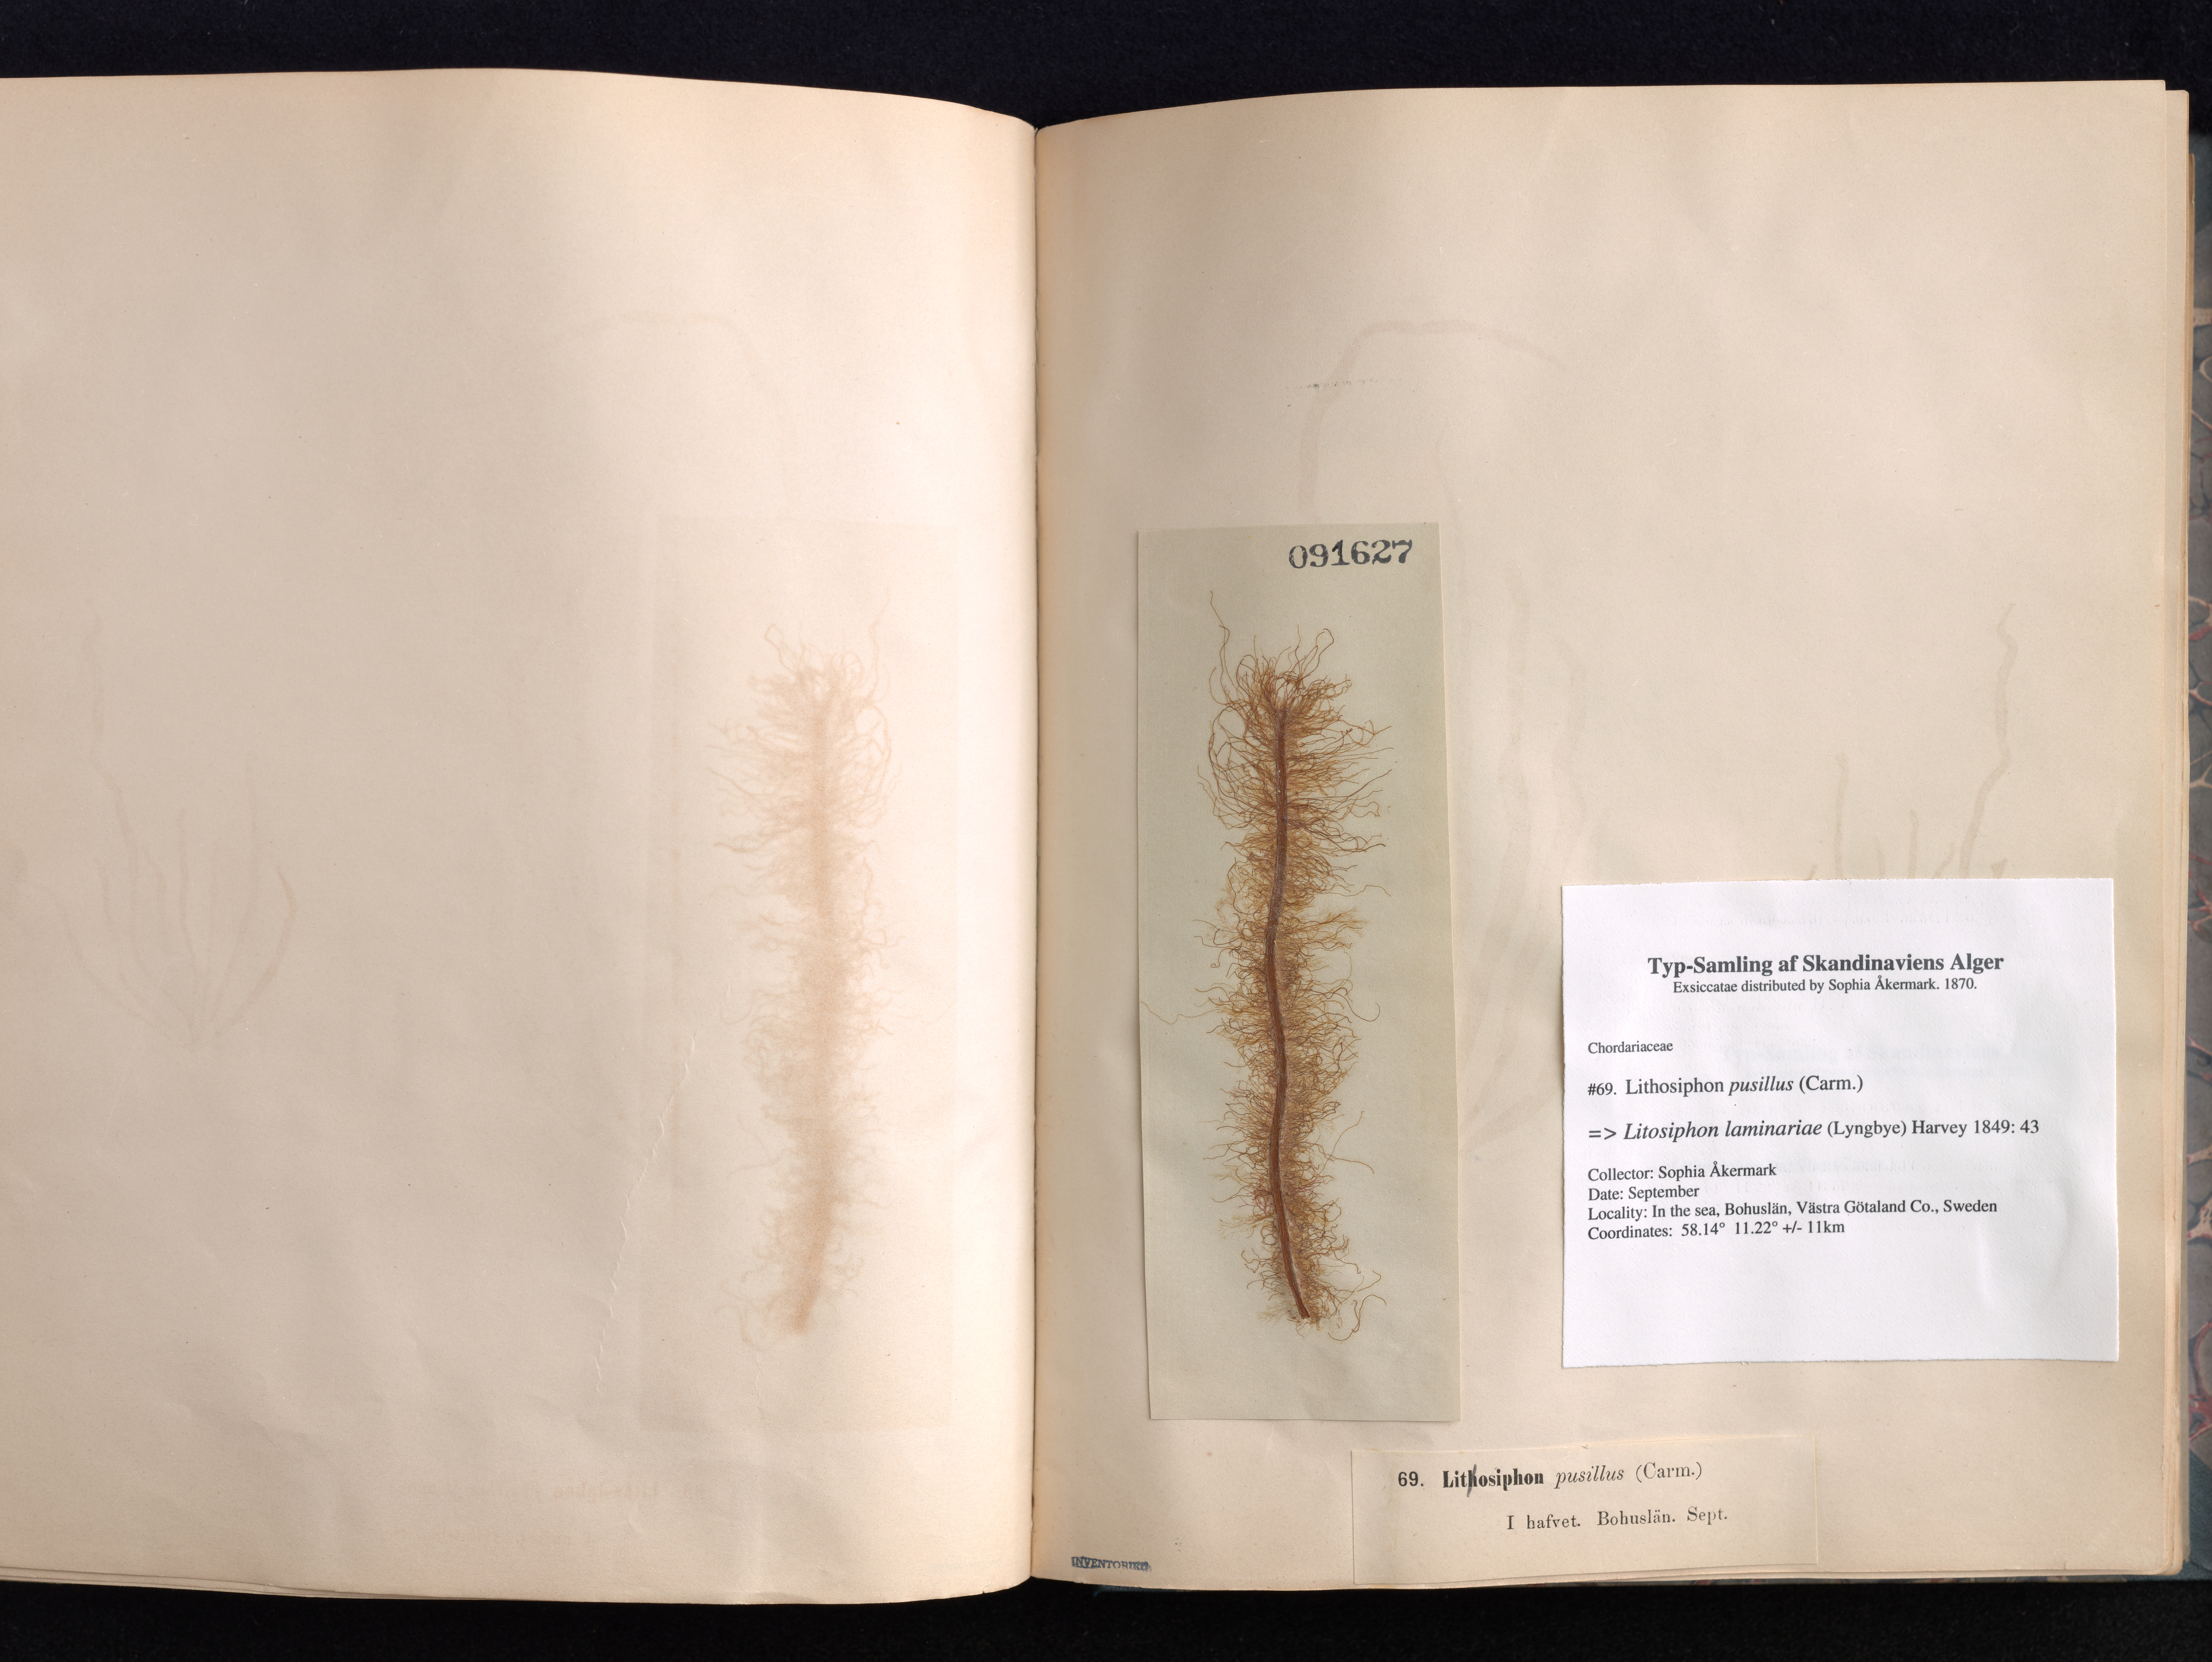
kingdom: Chromista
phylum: Ochrophyta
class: Phaeophyceae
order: Dictyosiphonales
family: Punctariaceae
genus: Litosiphon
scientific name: Litosiphon laminariae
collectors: S. Akermark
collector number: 69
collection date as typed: Sep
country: Sweden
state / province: Västra Götaland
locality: Bohuslan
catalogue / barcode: US 91627